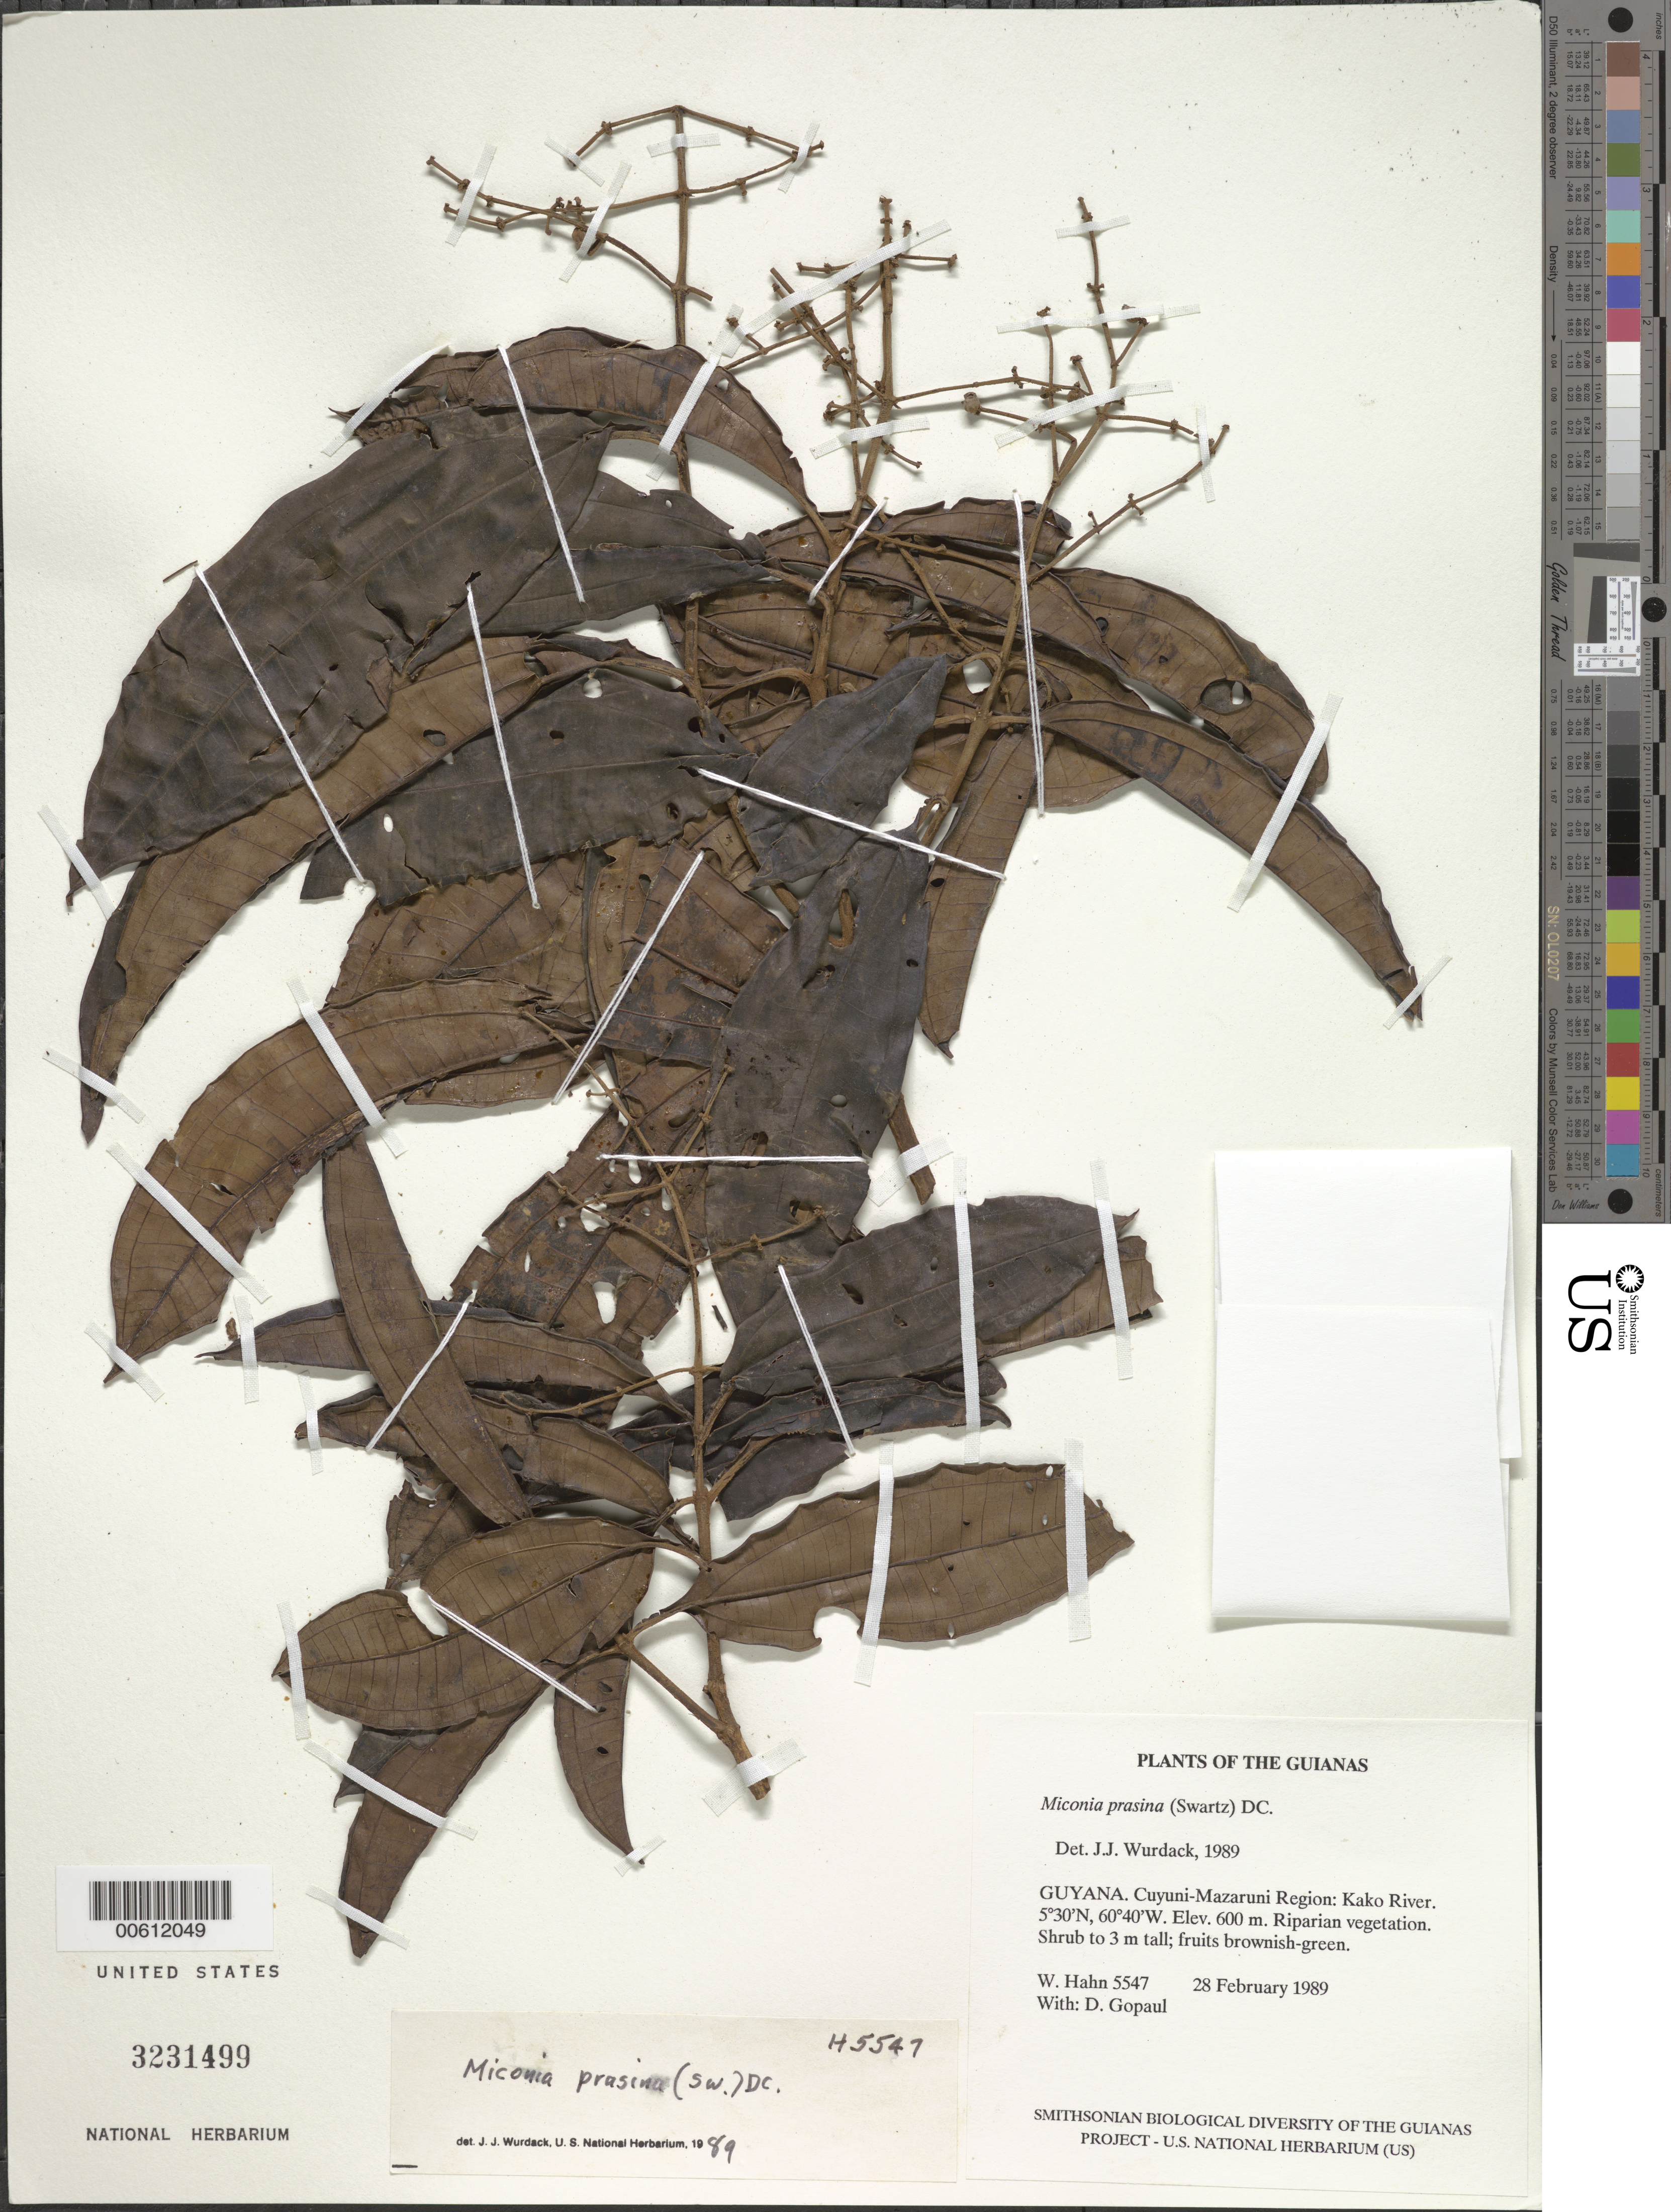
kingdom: Plantae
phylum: Tracheophyta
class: Magnoliopsida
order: Myrtales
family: Melastomataceae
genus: Miconia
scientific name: Miconia prasina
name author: (Sw.) DC.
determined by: Wurdack, John J., (US), US (UNITED STATES)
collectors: W. Hahn & D. Gopaul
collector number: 5547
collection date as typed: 28 February 1989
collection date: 1989-02-28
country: Guyana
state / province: Cuyuni-Mazaruni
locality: Kako River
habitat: Riparian vegetation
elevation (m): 600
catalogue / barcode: US 3231499